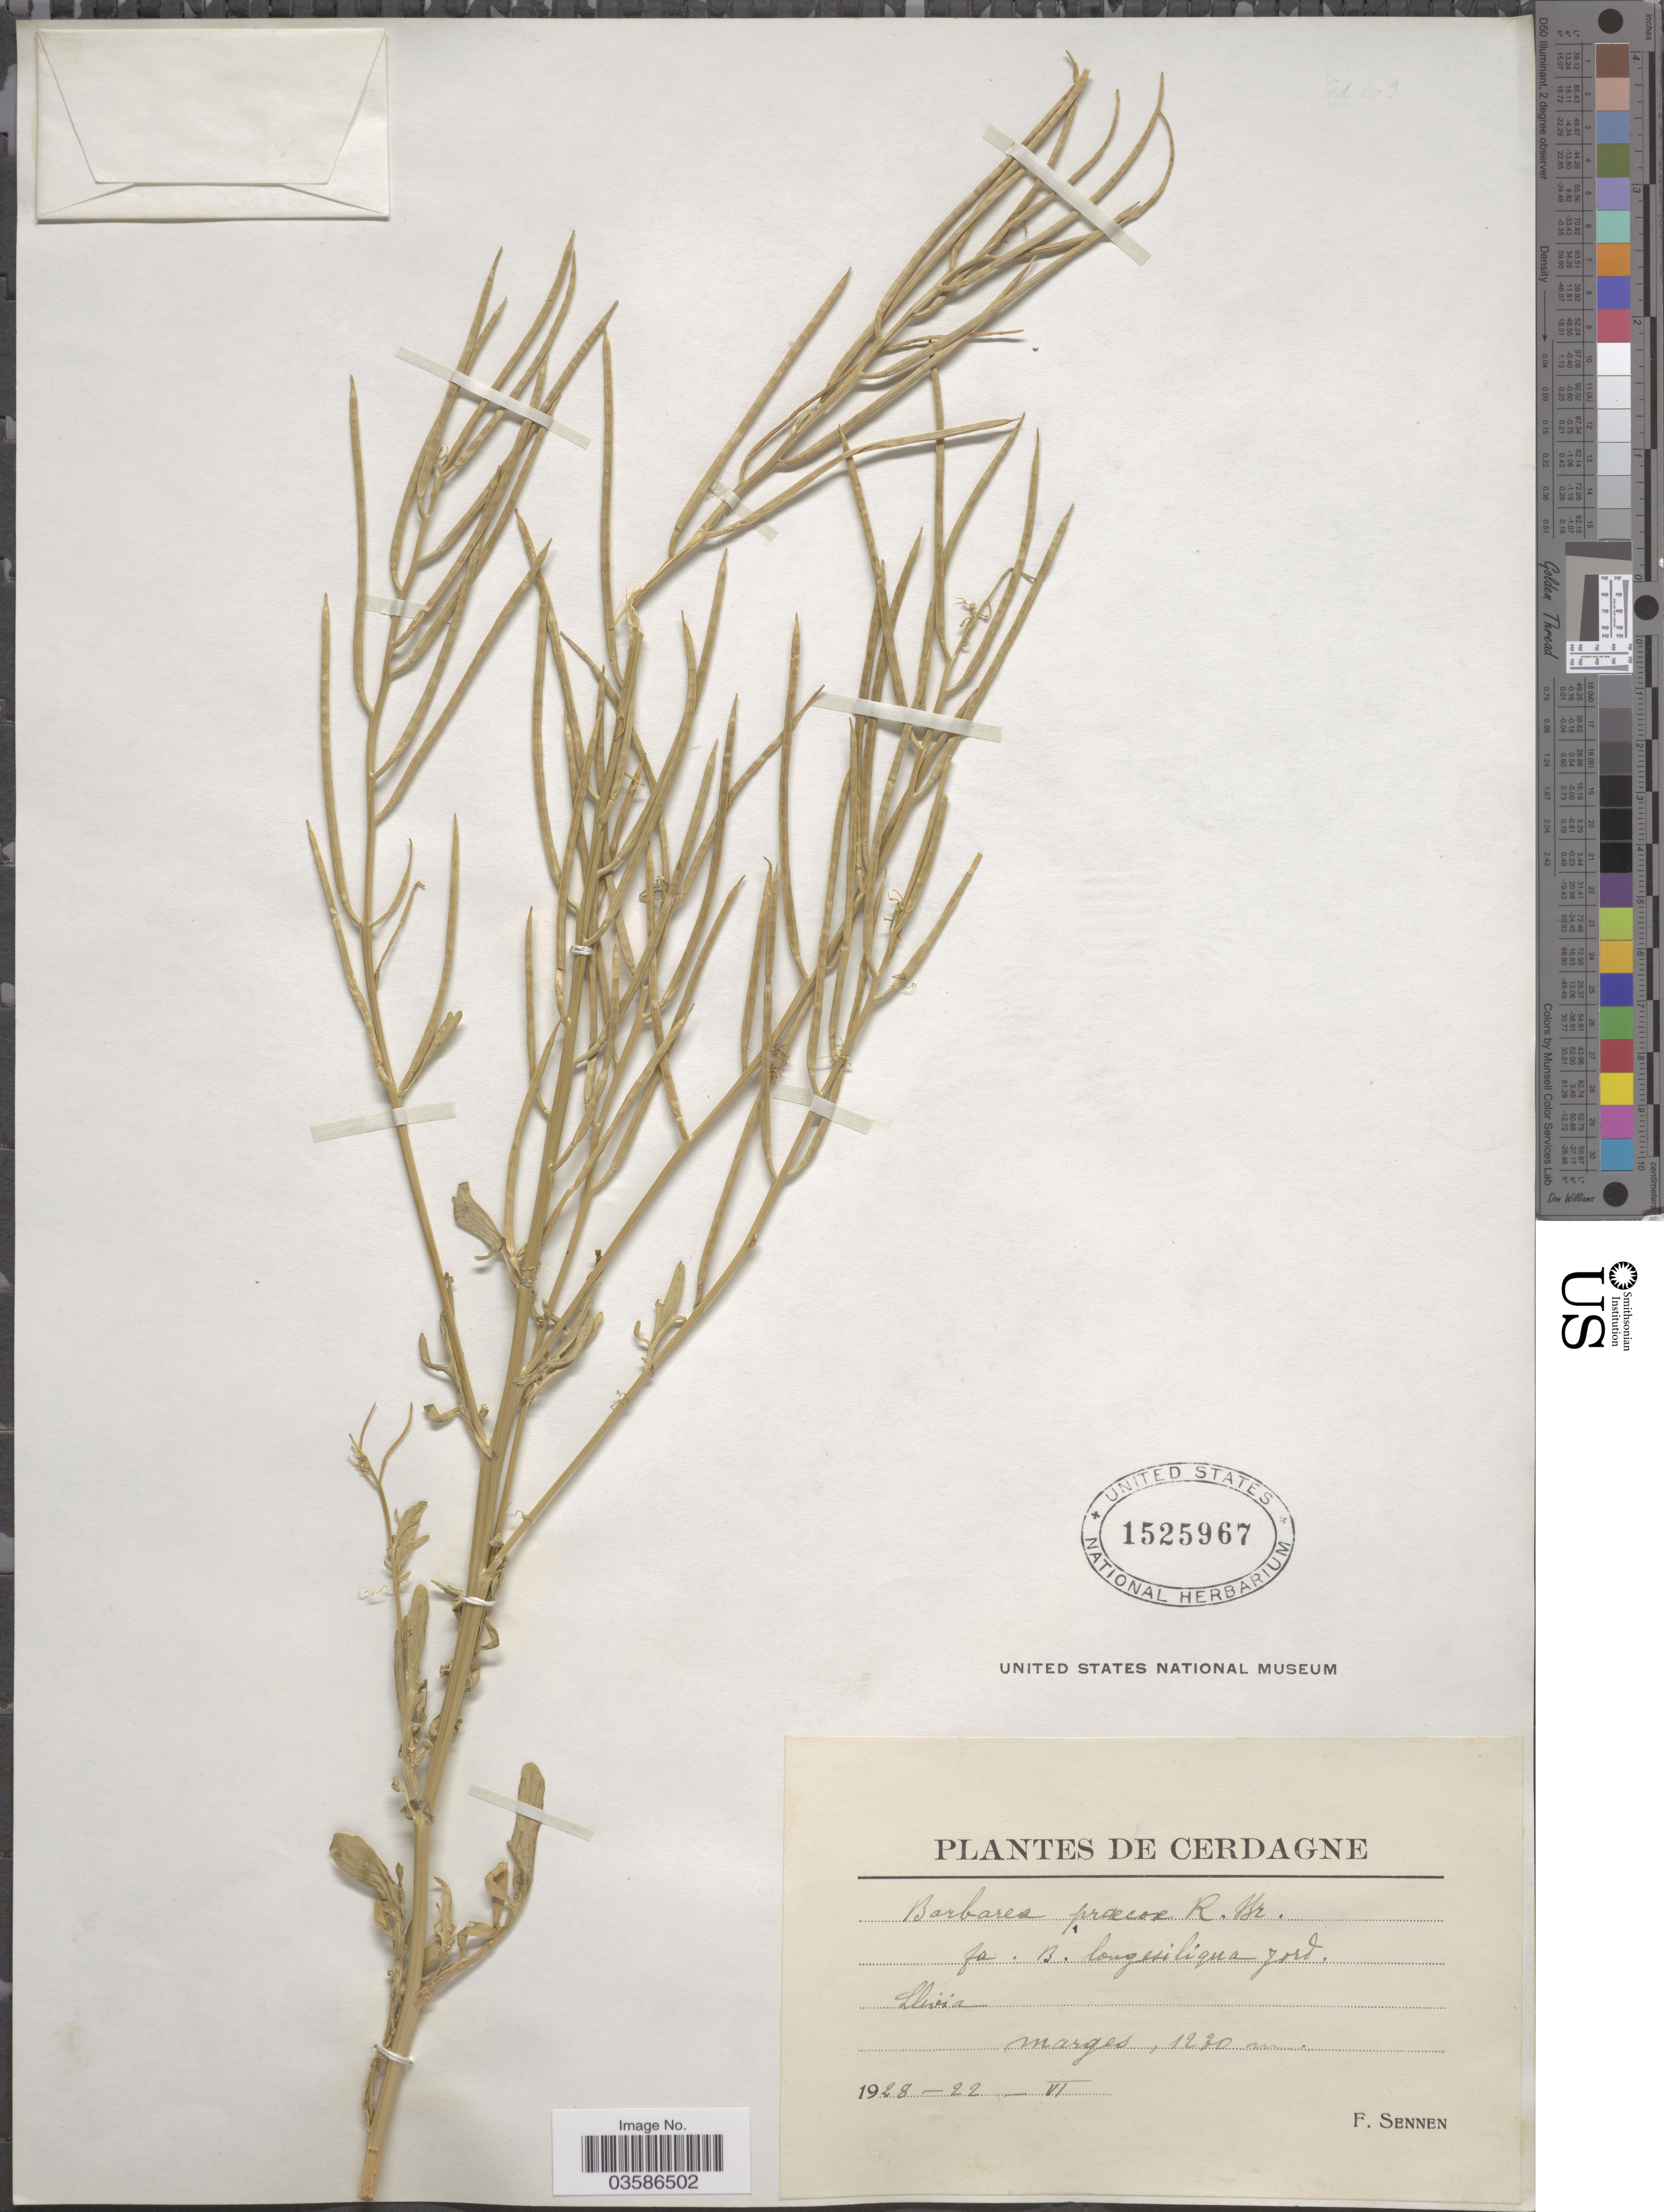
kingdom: Plantae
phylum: Tracheophyta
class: Magnoliopsida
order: Brassicales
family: Brassicaceae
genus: Barbarea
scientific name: Barbarea praecox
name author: (Sm.) W.T. Aiton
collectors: E. Sennen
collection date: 1928-06-22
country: Spain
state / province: Catalunya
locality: Cerdagne. Llivia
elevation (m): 1230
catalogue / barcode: US 1525967